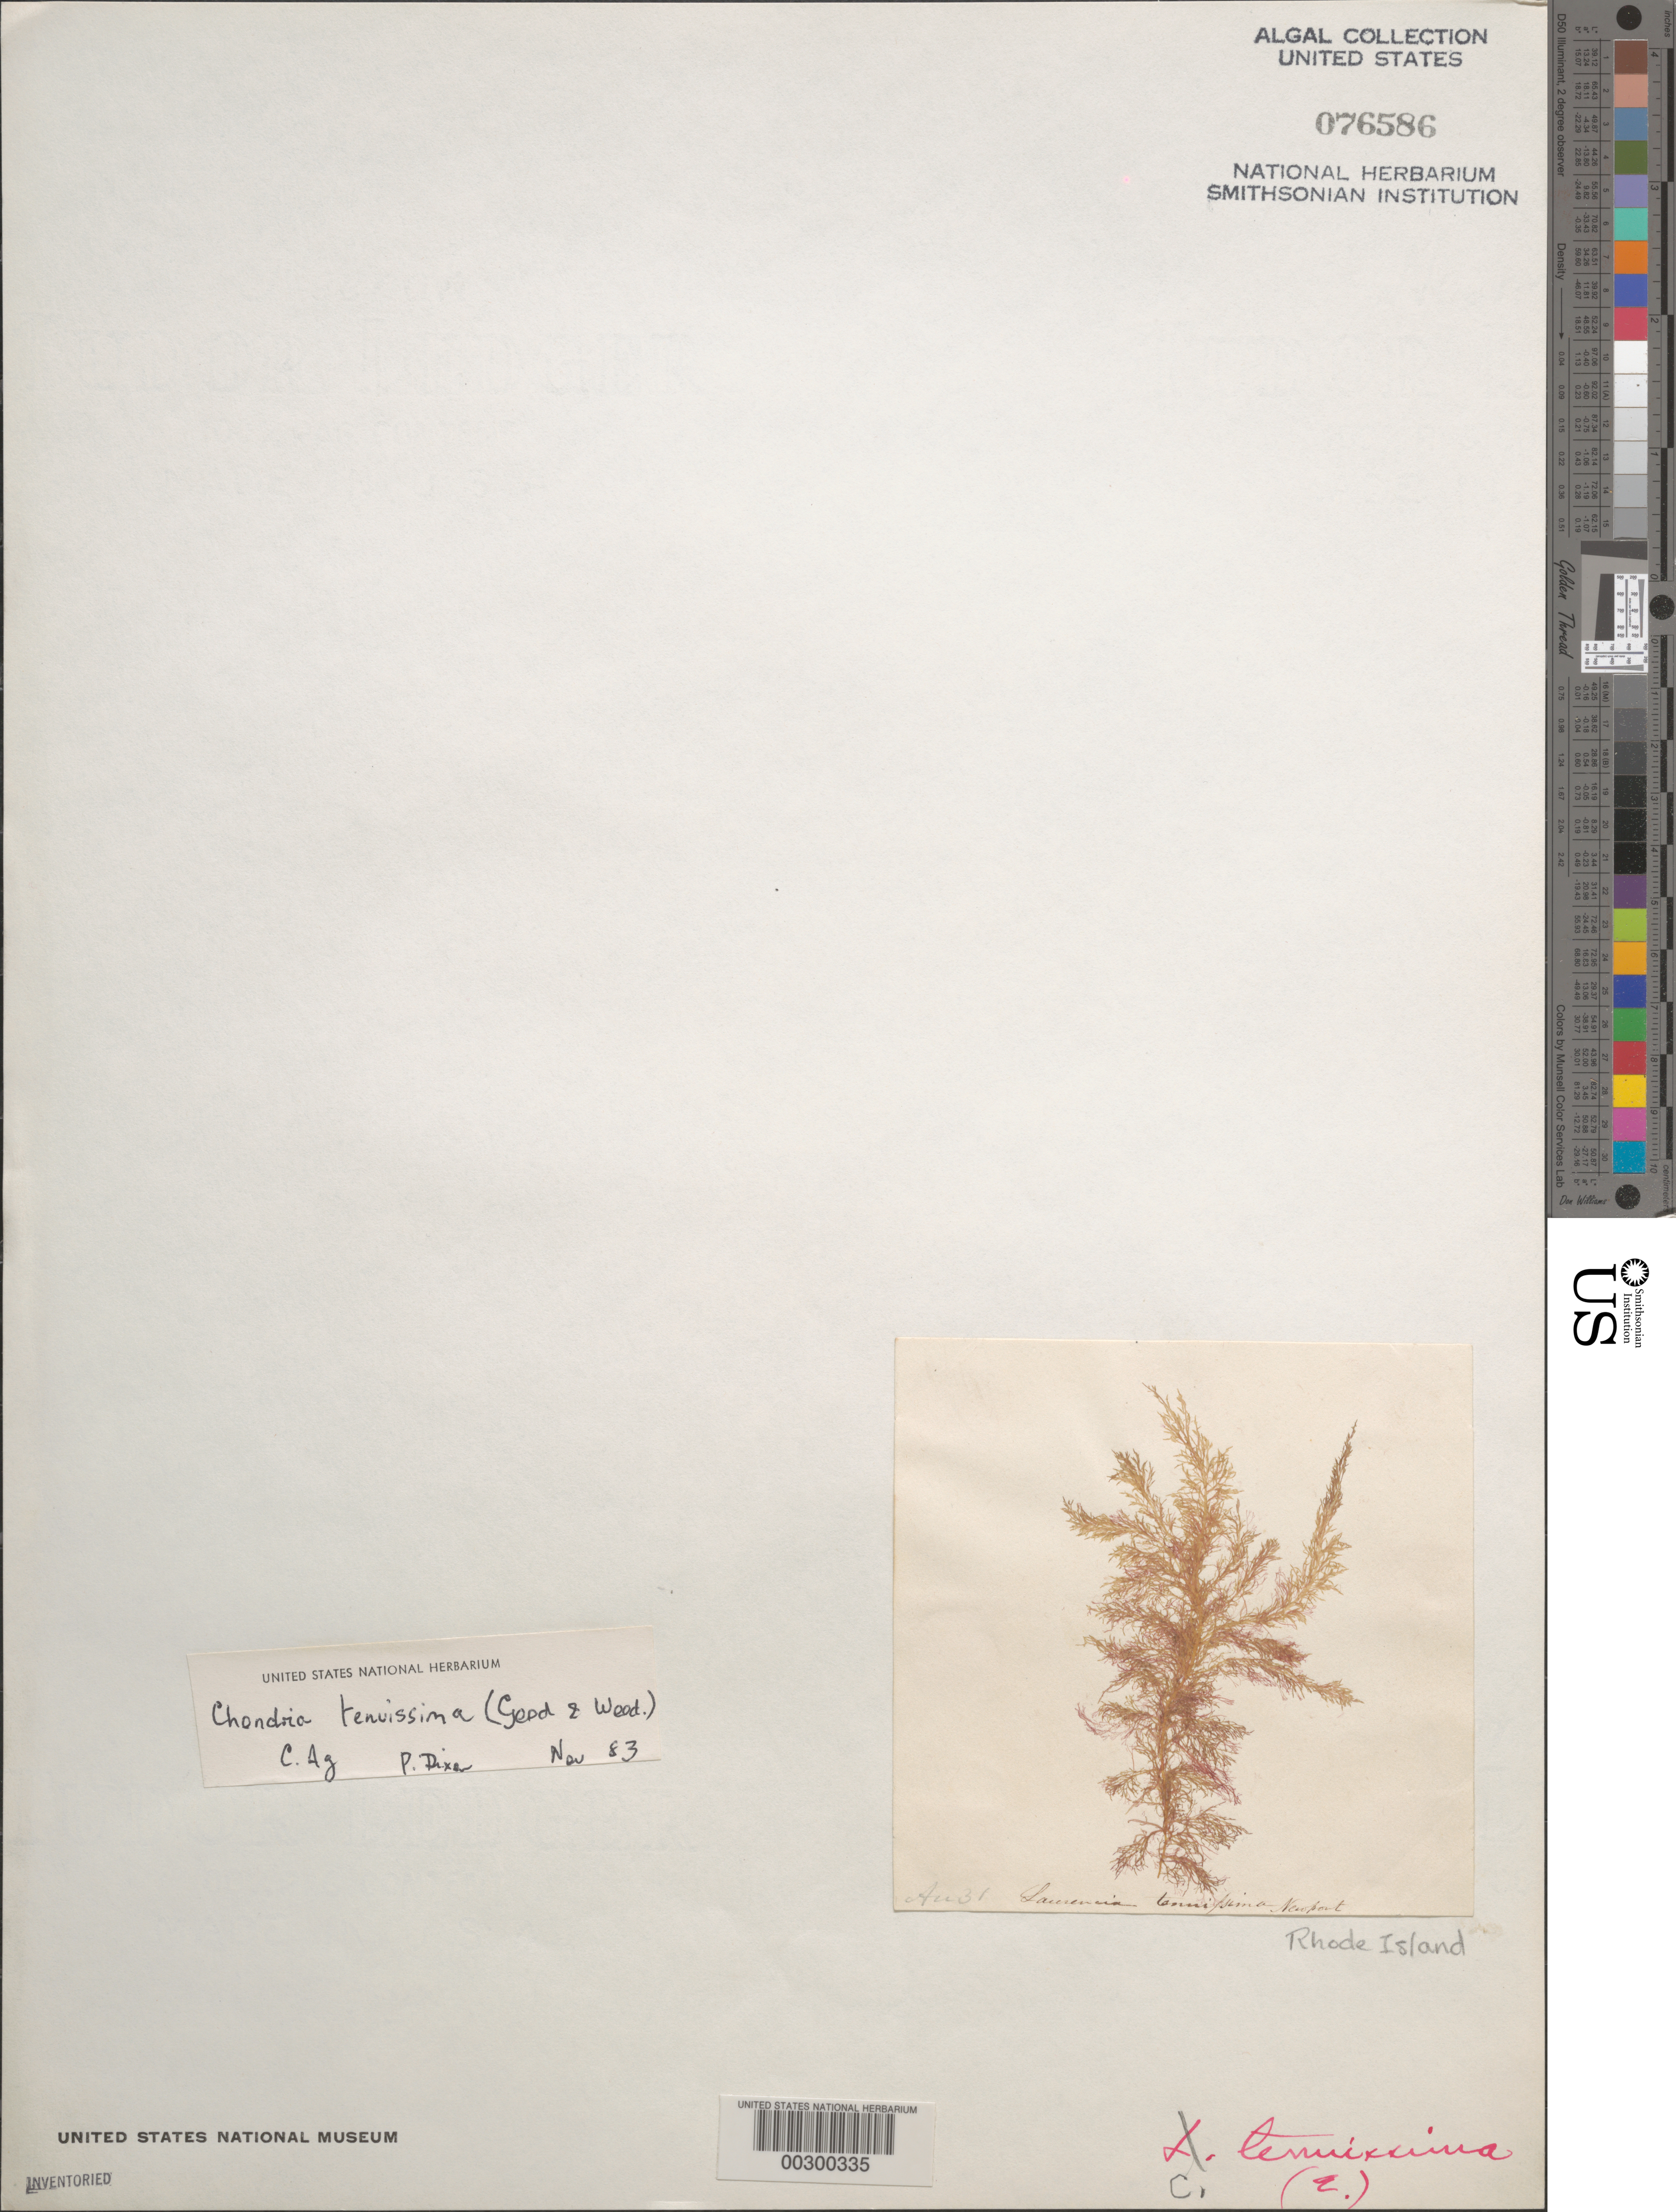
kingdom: Plantae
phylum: Rhodophyta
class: Florideophyceae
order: Ceramiales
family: Rhodomelaceae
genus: Chondria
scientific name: Chondria capillaris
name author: M.J. Wynne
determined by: Algae name updating Project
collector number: Au 31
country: United States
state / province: Rhode Island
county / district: Newport County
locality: Newport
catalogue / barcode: US 76586